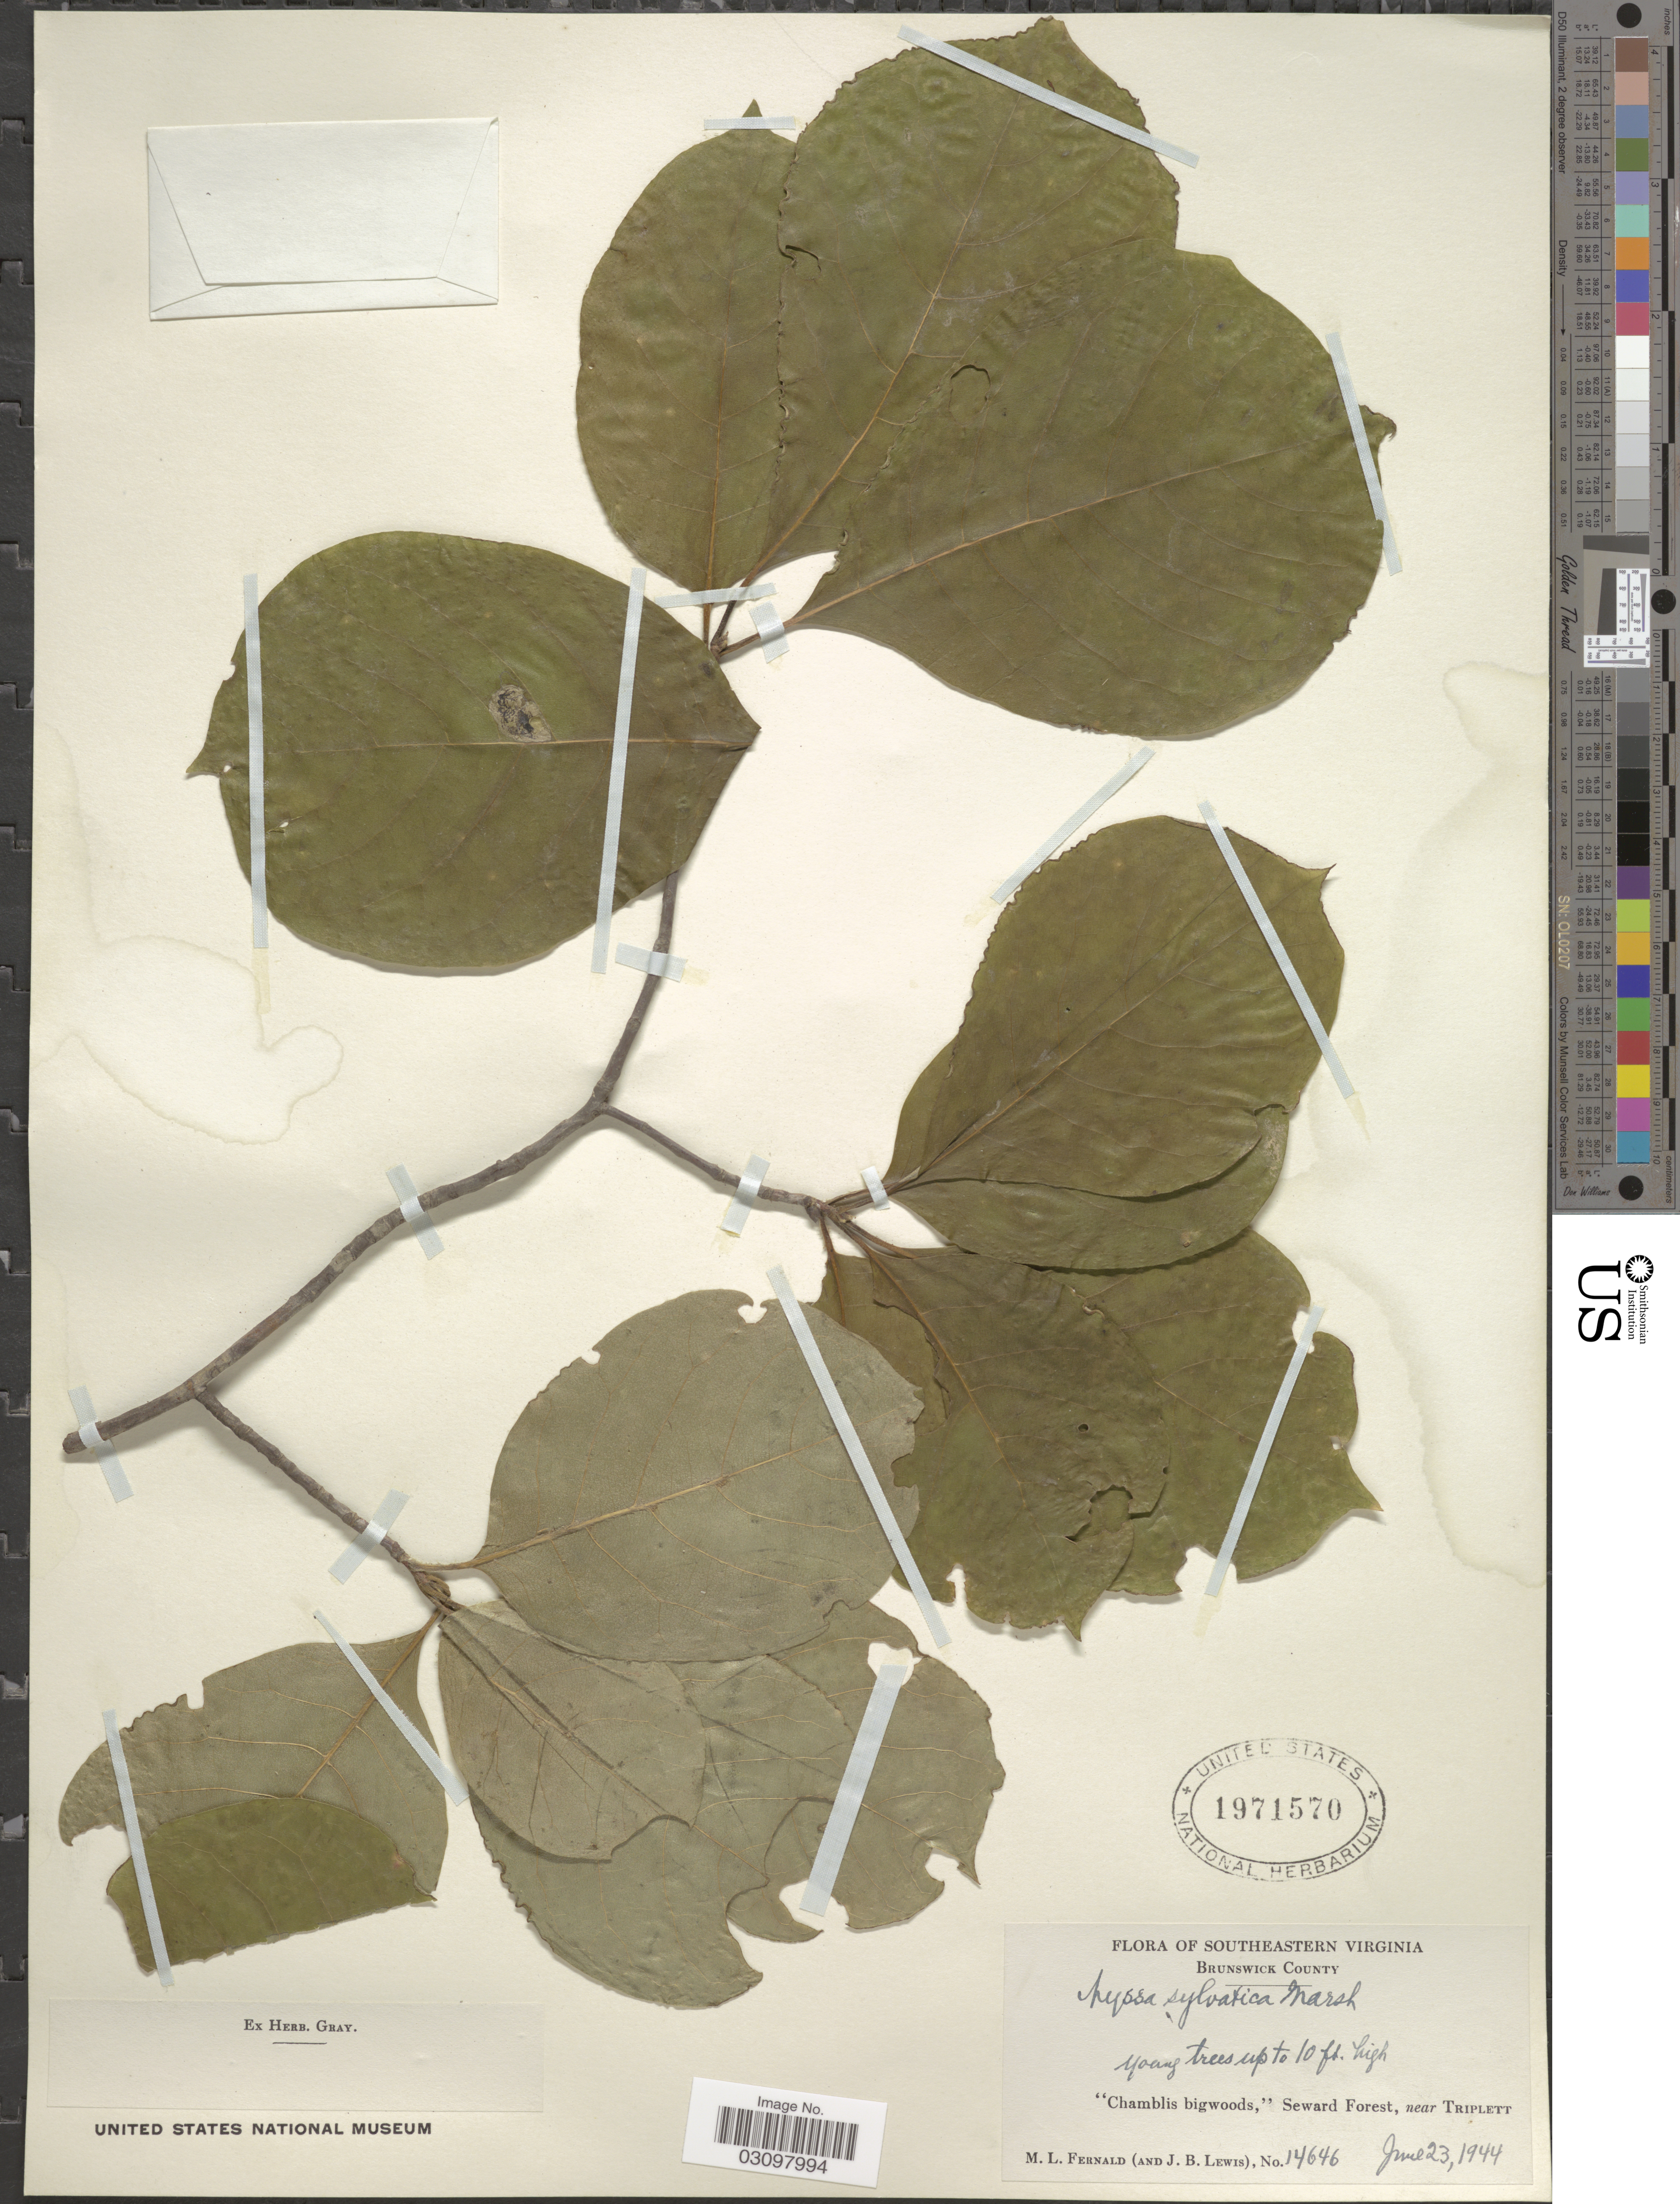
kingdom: Plantae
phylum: Tracheophyta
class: Magnoliopsida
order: Cornales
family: Nyssaceae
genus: Nyssa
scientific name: Nyssa sylvatica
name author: Marshall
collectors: M. L. Fernald & J. B. Lewis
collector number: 14646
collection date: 1944-06-23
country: United States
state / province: Virginia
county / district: Brunswick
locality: Southeastern Virginia. Brunswick County. "Chamblis bigwoods," Seward Forest, near Triplett.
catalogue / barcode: US 1971570